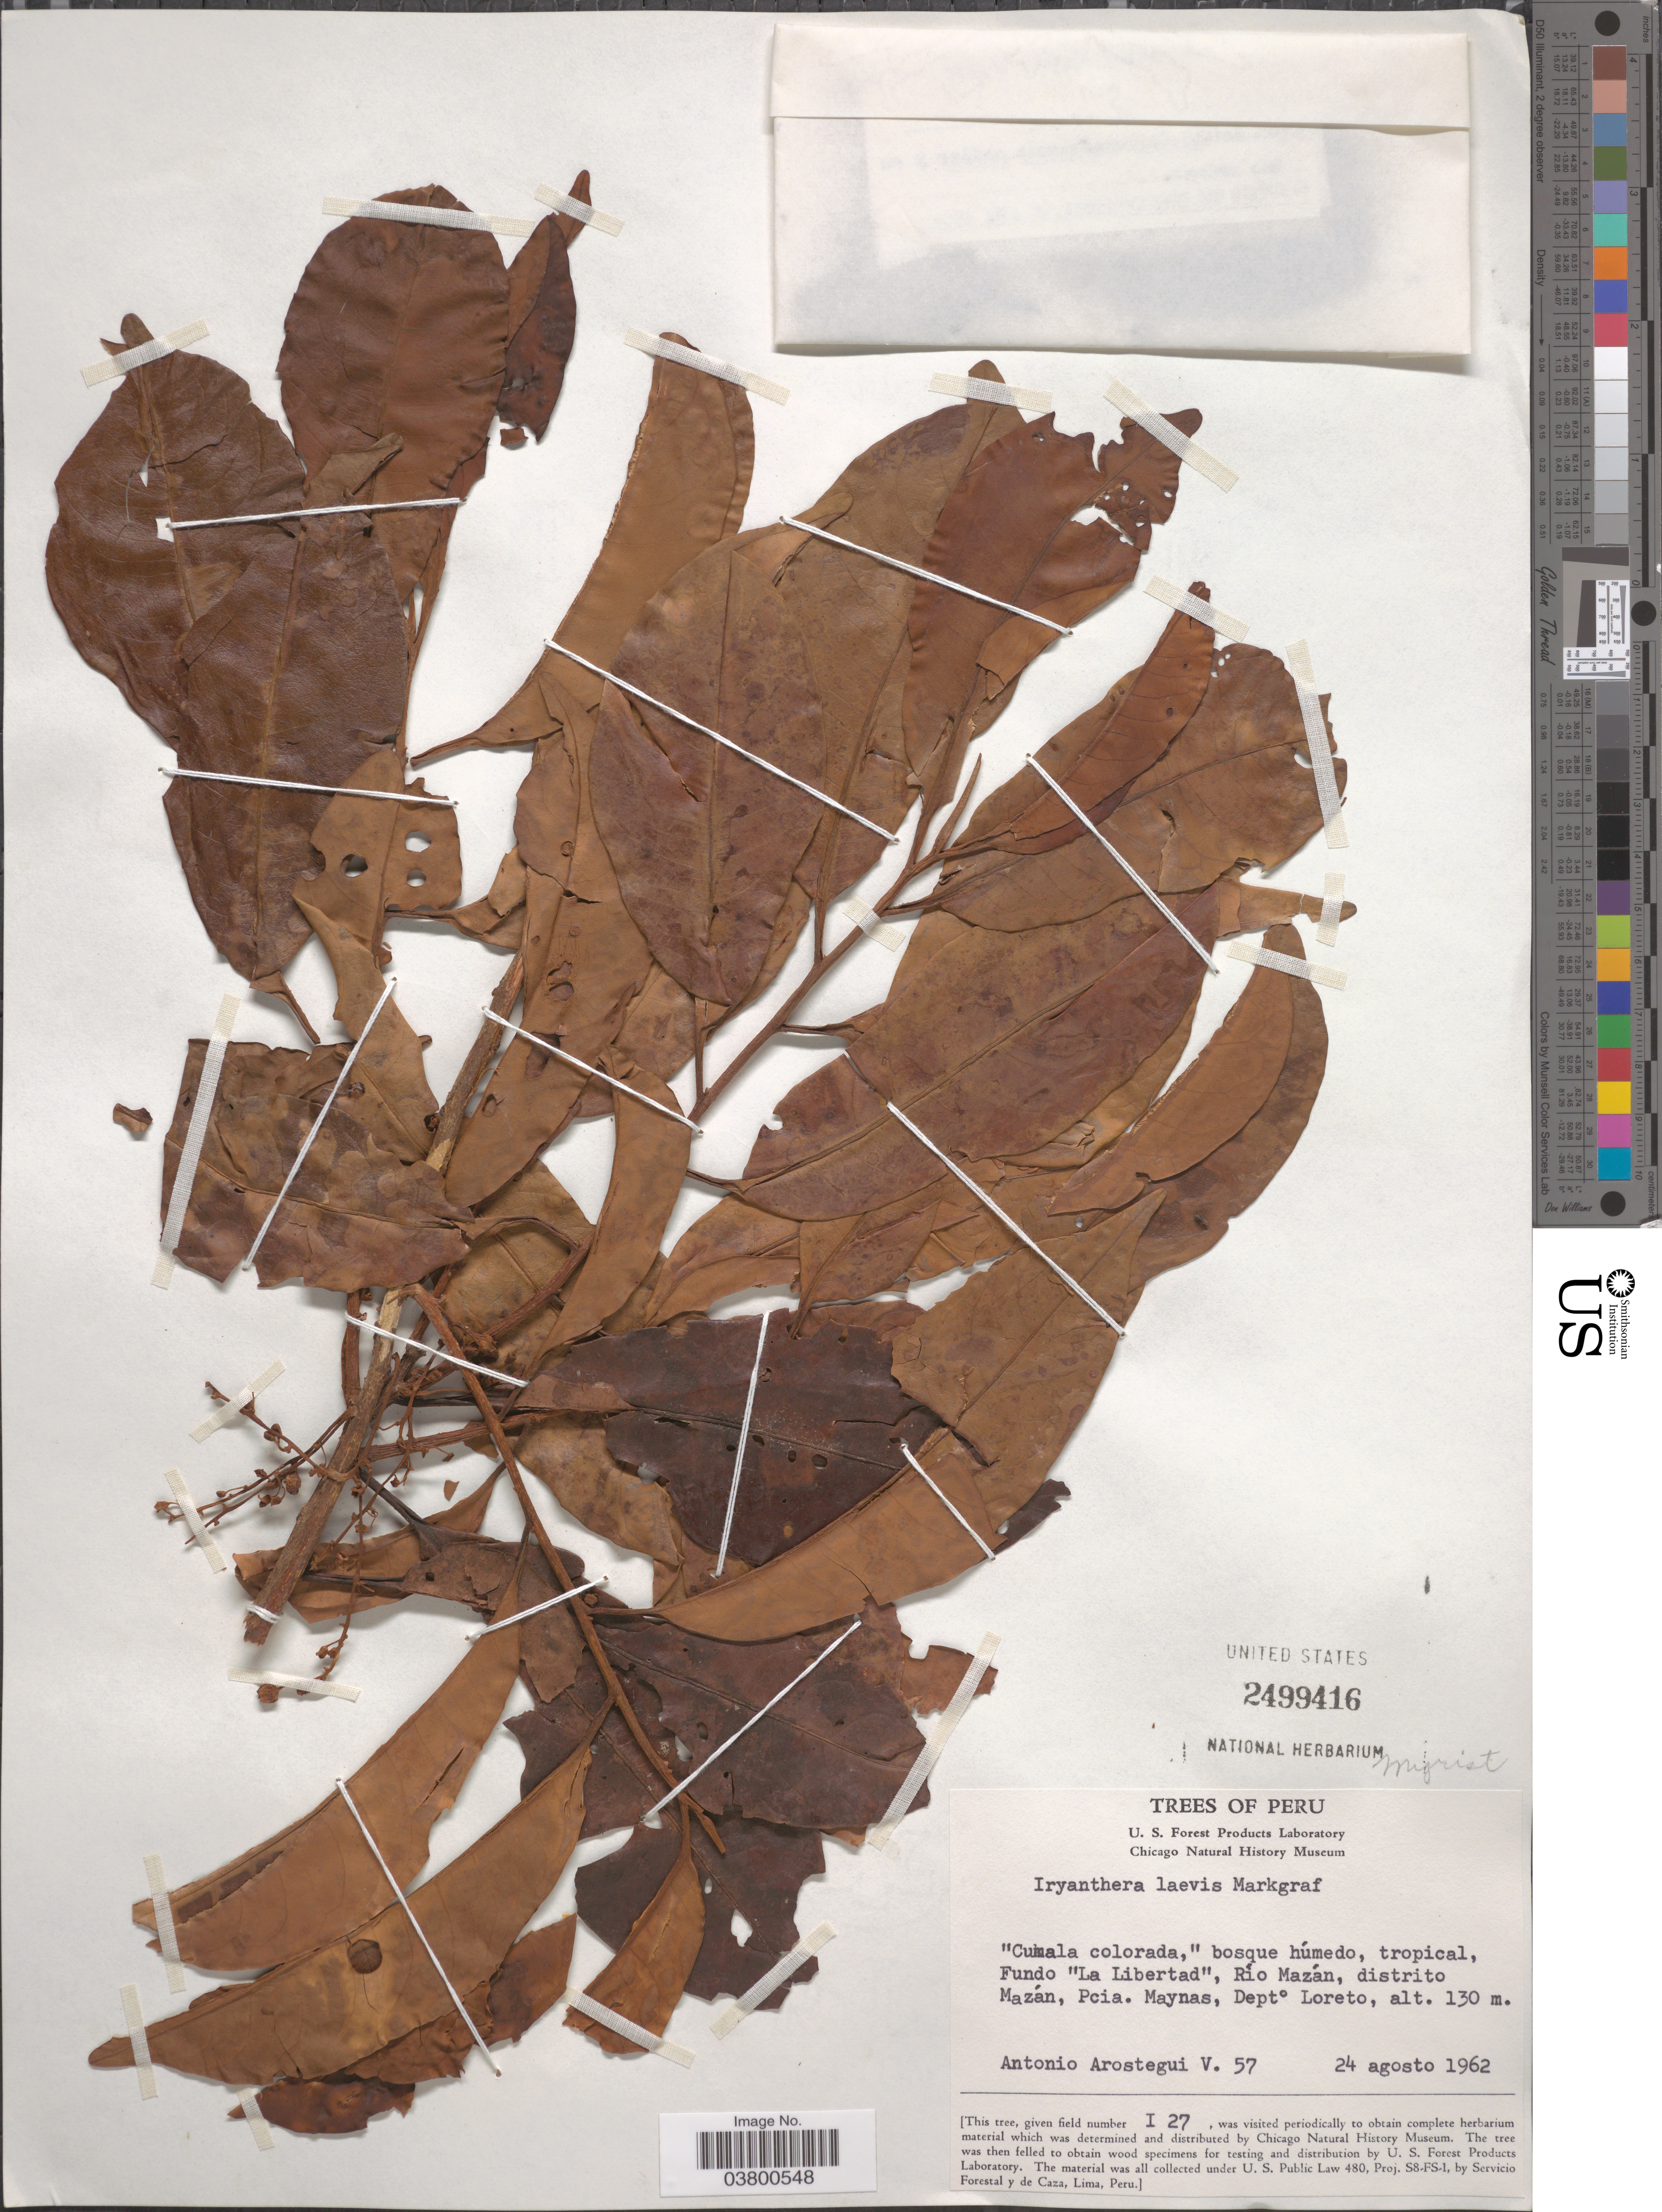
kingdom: Plantae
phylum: Tracheophyta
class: Magnoliopsida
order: Magnoliales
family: Myristicaceae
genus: Iryanthera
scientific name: Iryanthera laevis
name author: Markgr.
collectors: A. Arostegui V.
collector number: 57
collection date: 1962-08-24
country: Peru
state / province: Loreto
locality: Fundo "La Libertad", Río Mazán, distrito Mazán, Pcia. Maynas. Depto. Loreto.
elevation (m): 130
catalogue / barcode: US 2499416